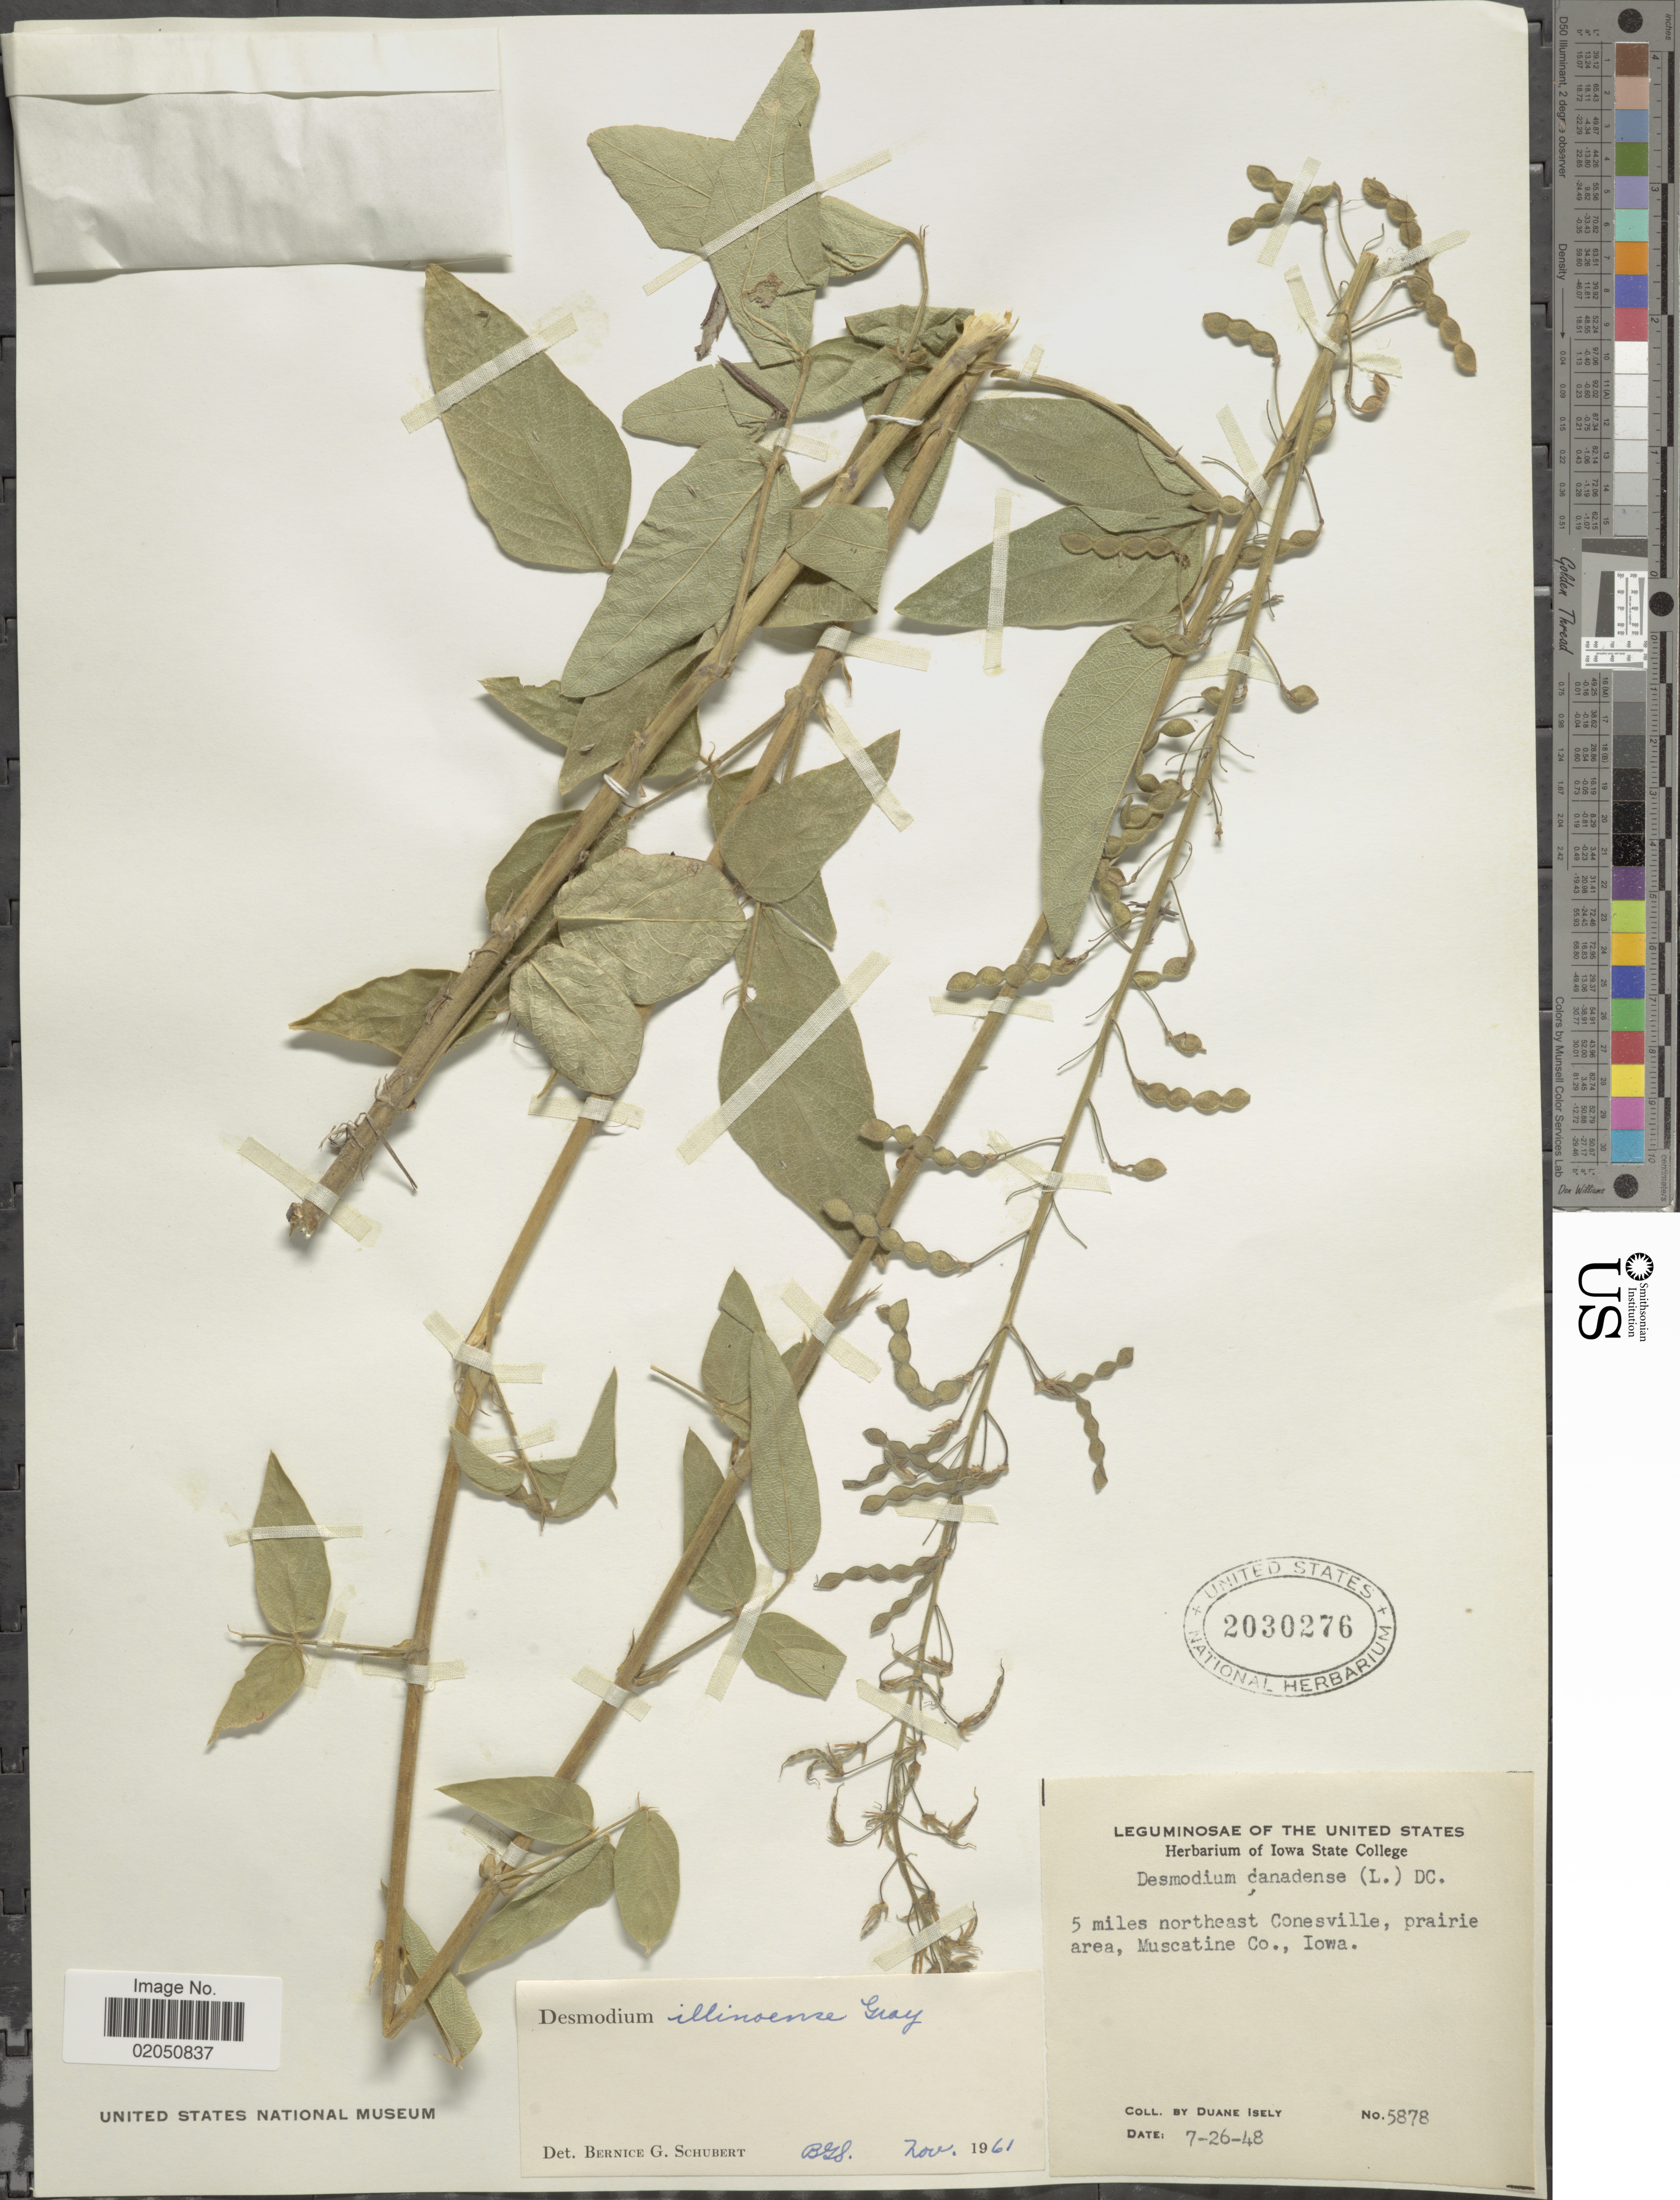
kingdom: Plantae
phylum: Tracheophyta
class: Magnoliopsida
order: Fabales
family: Fabaceae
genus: Desmodium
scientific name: Desmodium illinoense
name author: A. Gray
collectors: D. Isely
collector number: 5878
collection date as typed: Transcribed d/m/y: 26/7/48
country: United States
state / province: Iowa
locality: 5 miles northeast Coneville, prairie area, Muscatine Co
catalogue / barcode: US 2030276